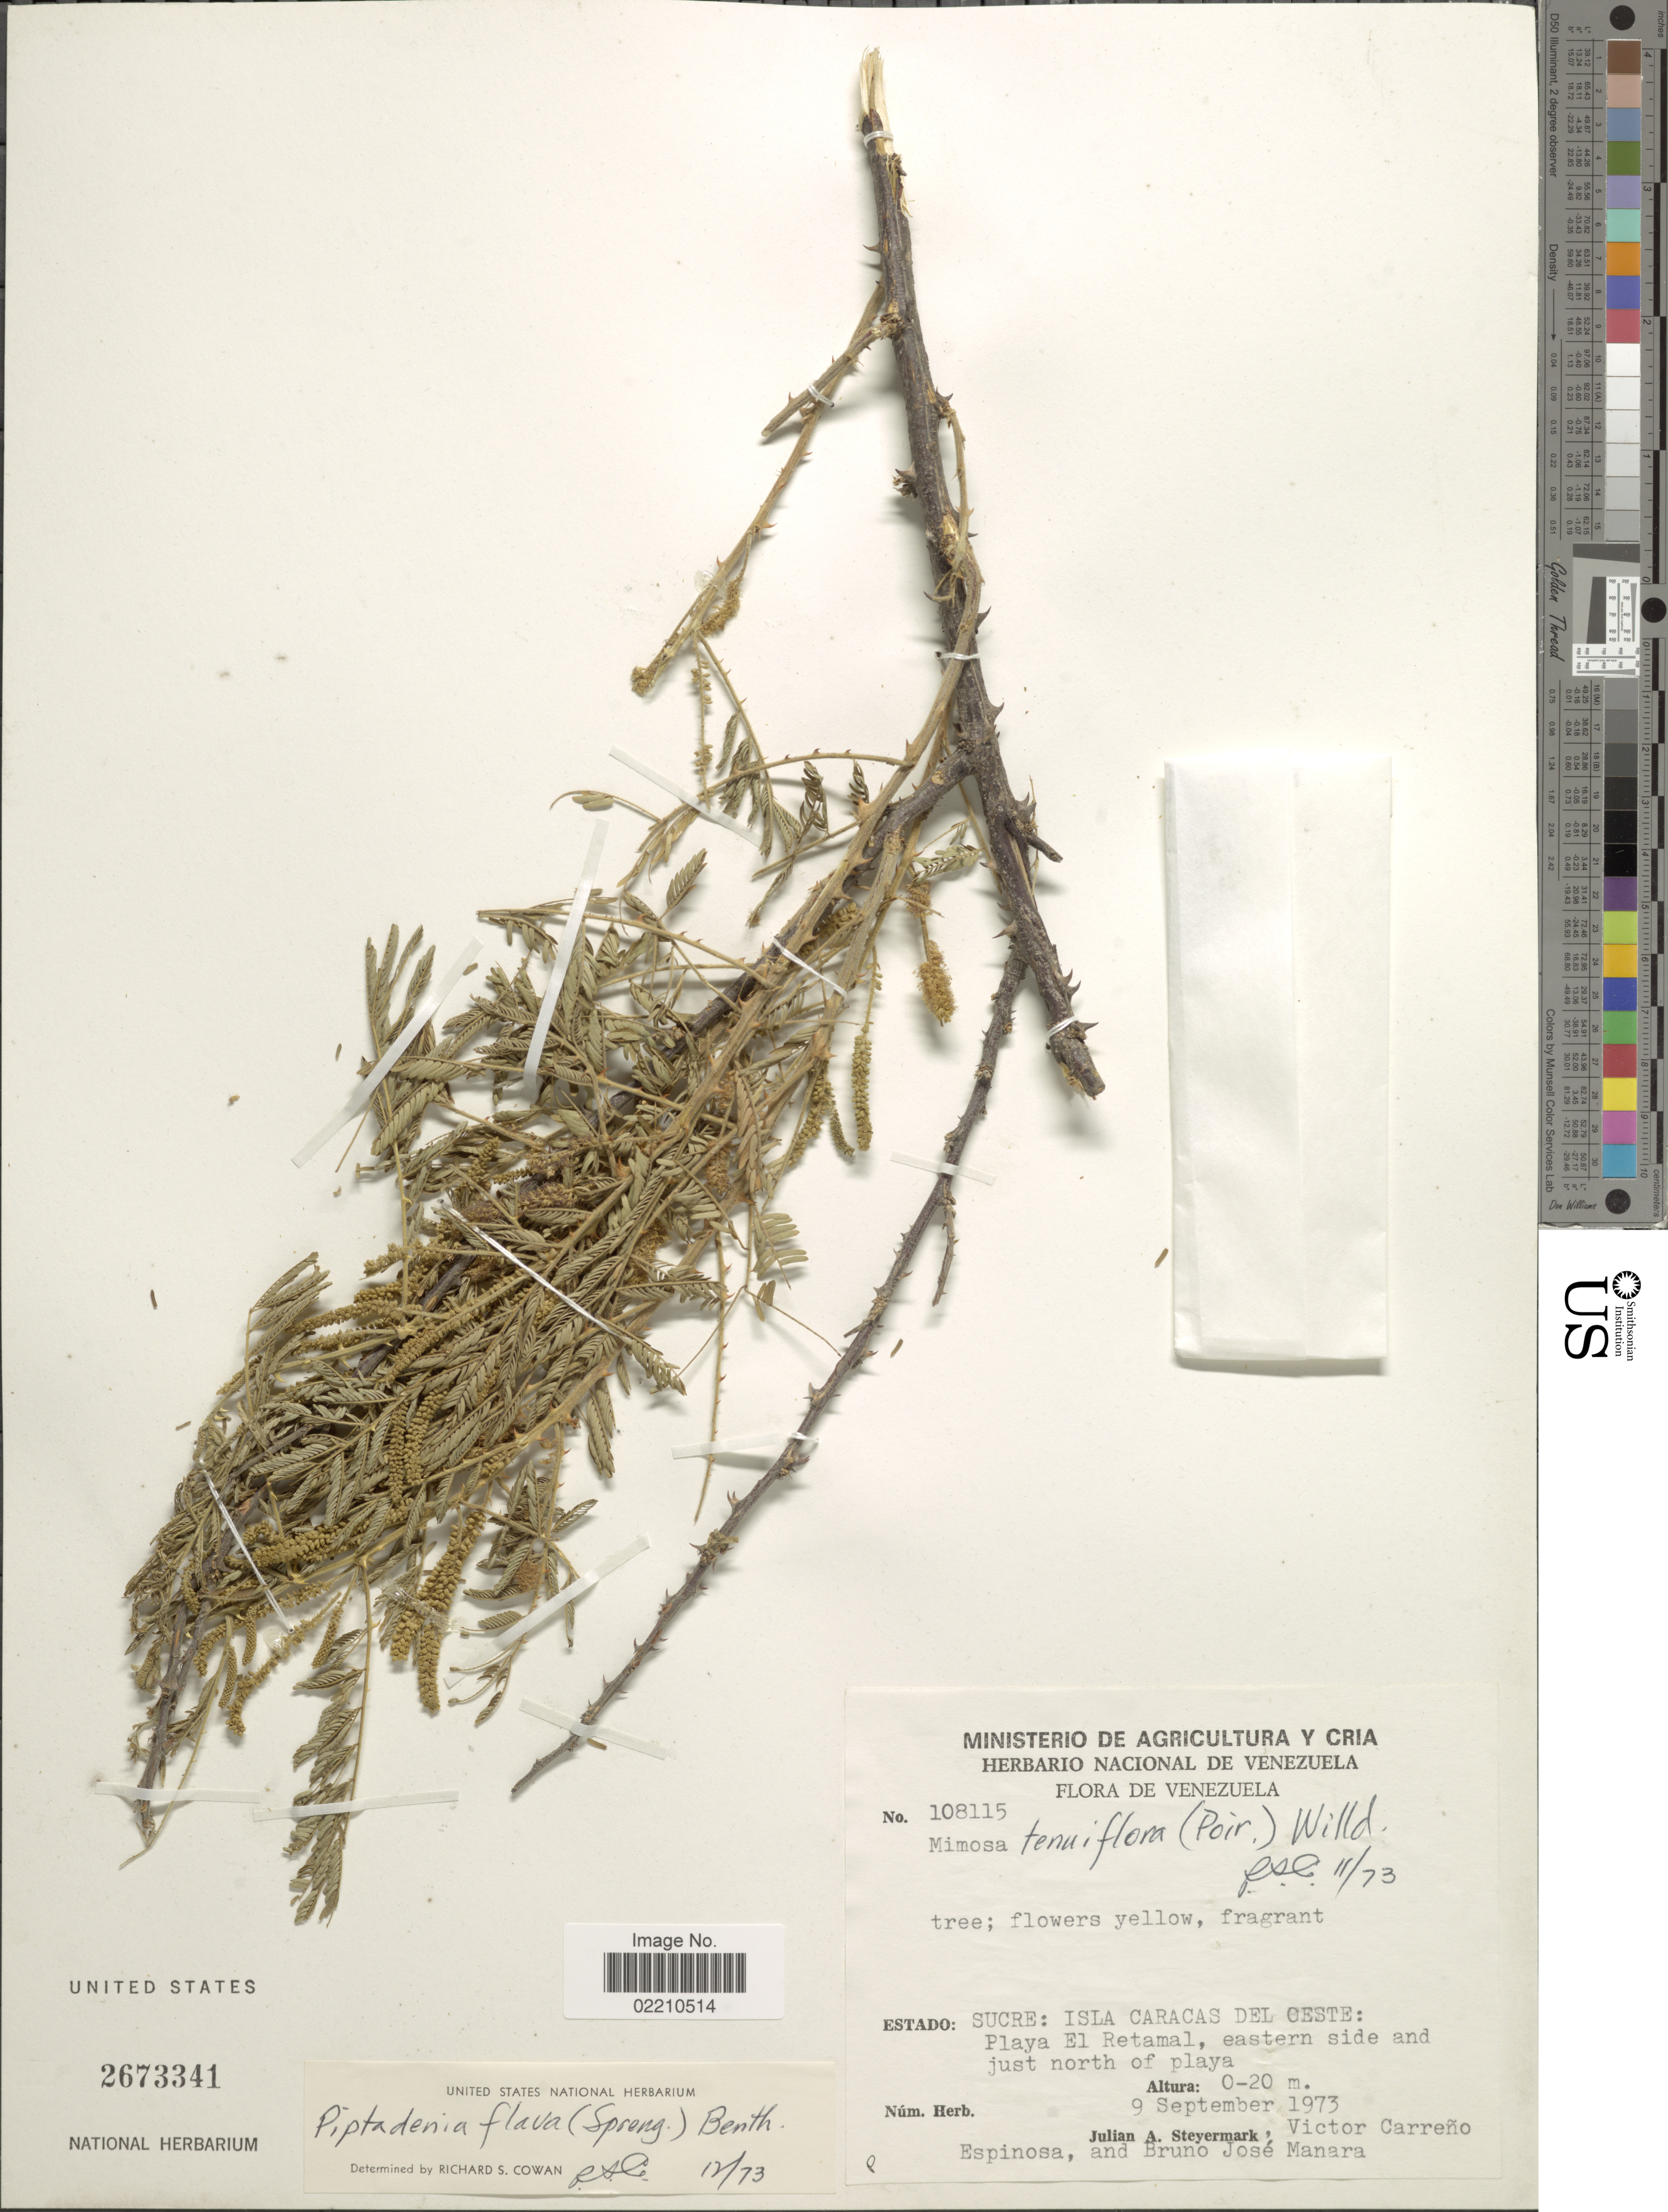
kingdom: Plantae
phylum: Tracheophyta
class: Magnoliopsida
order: Fabales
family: Fabaceae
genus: Piptadenia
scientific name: Piptadenia flava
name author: (DC.) Benth.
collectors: J. Steyermark, V. Carreño E. & B. Manara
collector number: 108115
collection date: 1973-09-09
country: Venezuela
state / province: Sucre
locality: Estado: Sucre: Isla Caracas Del Oeste: Playa El Retamal, eastern side and just north of playa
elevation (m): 0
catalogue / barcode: US 2673341